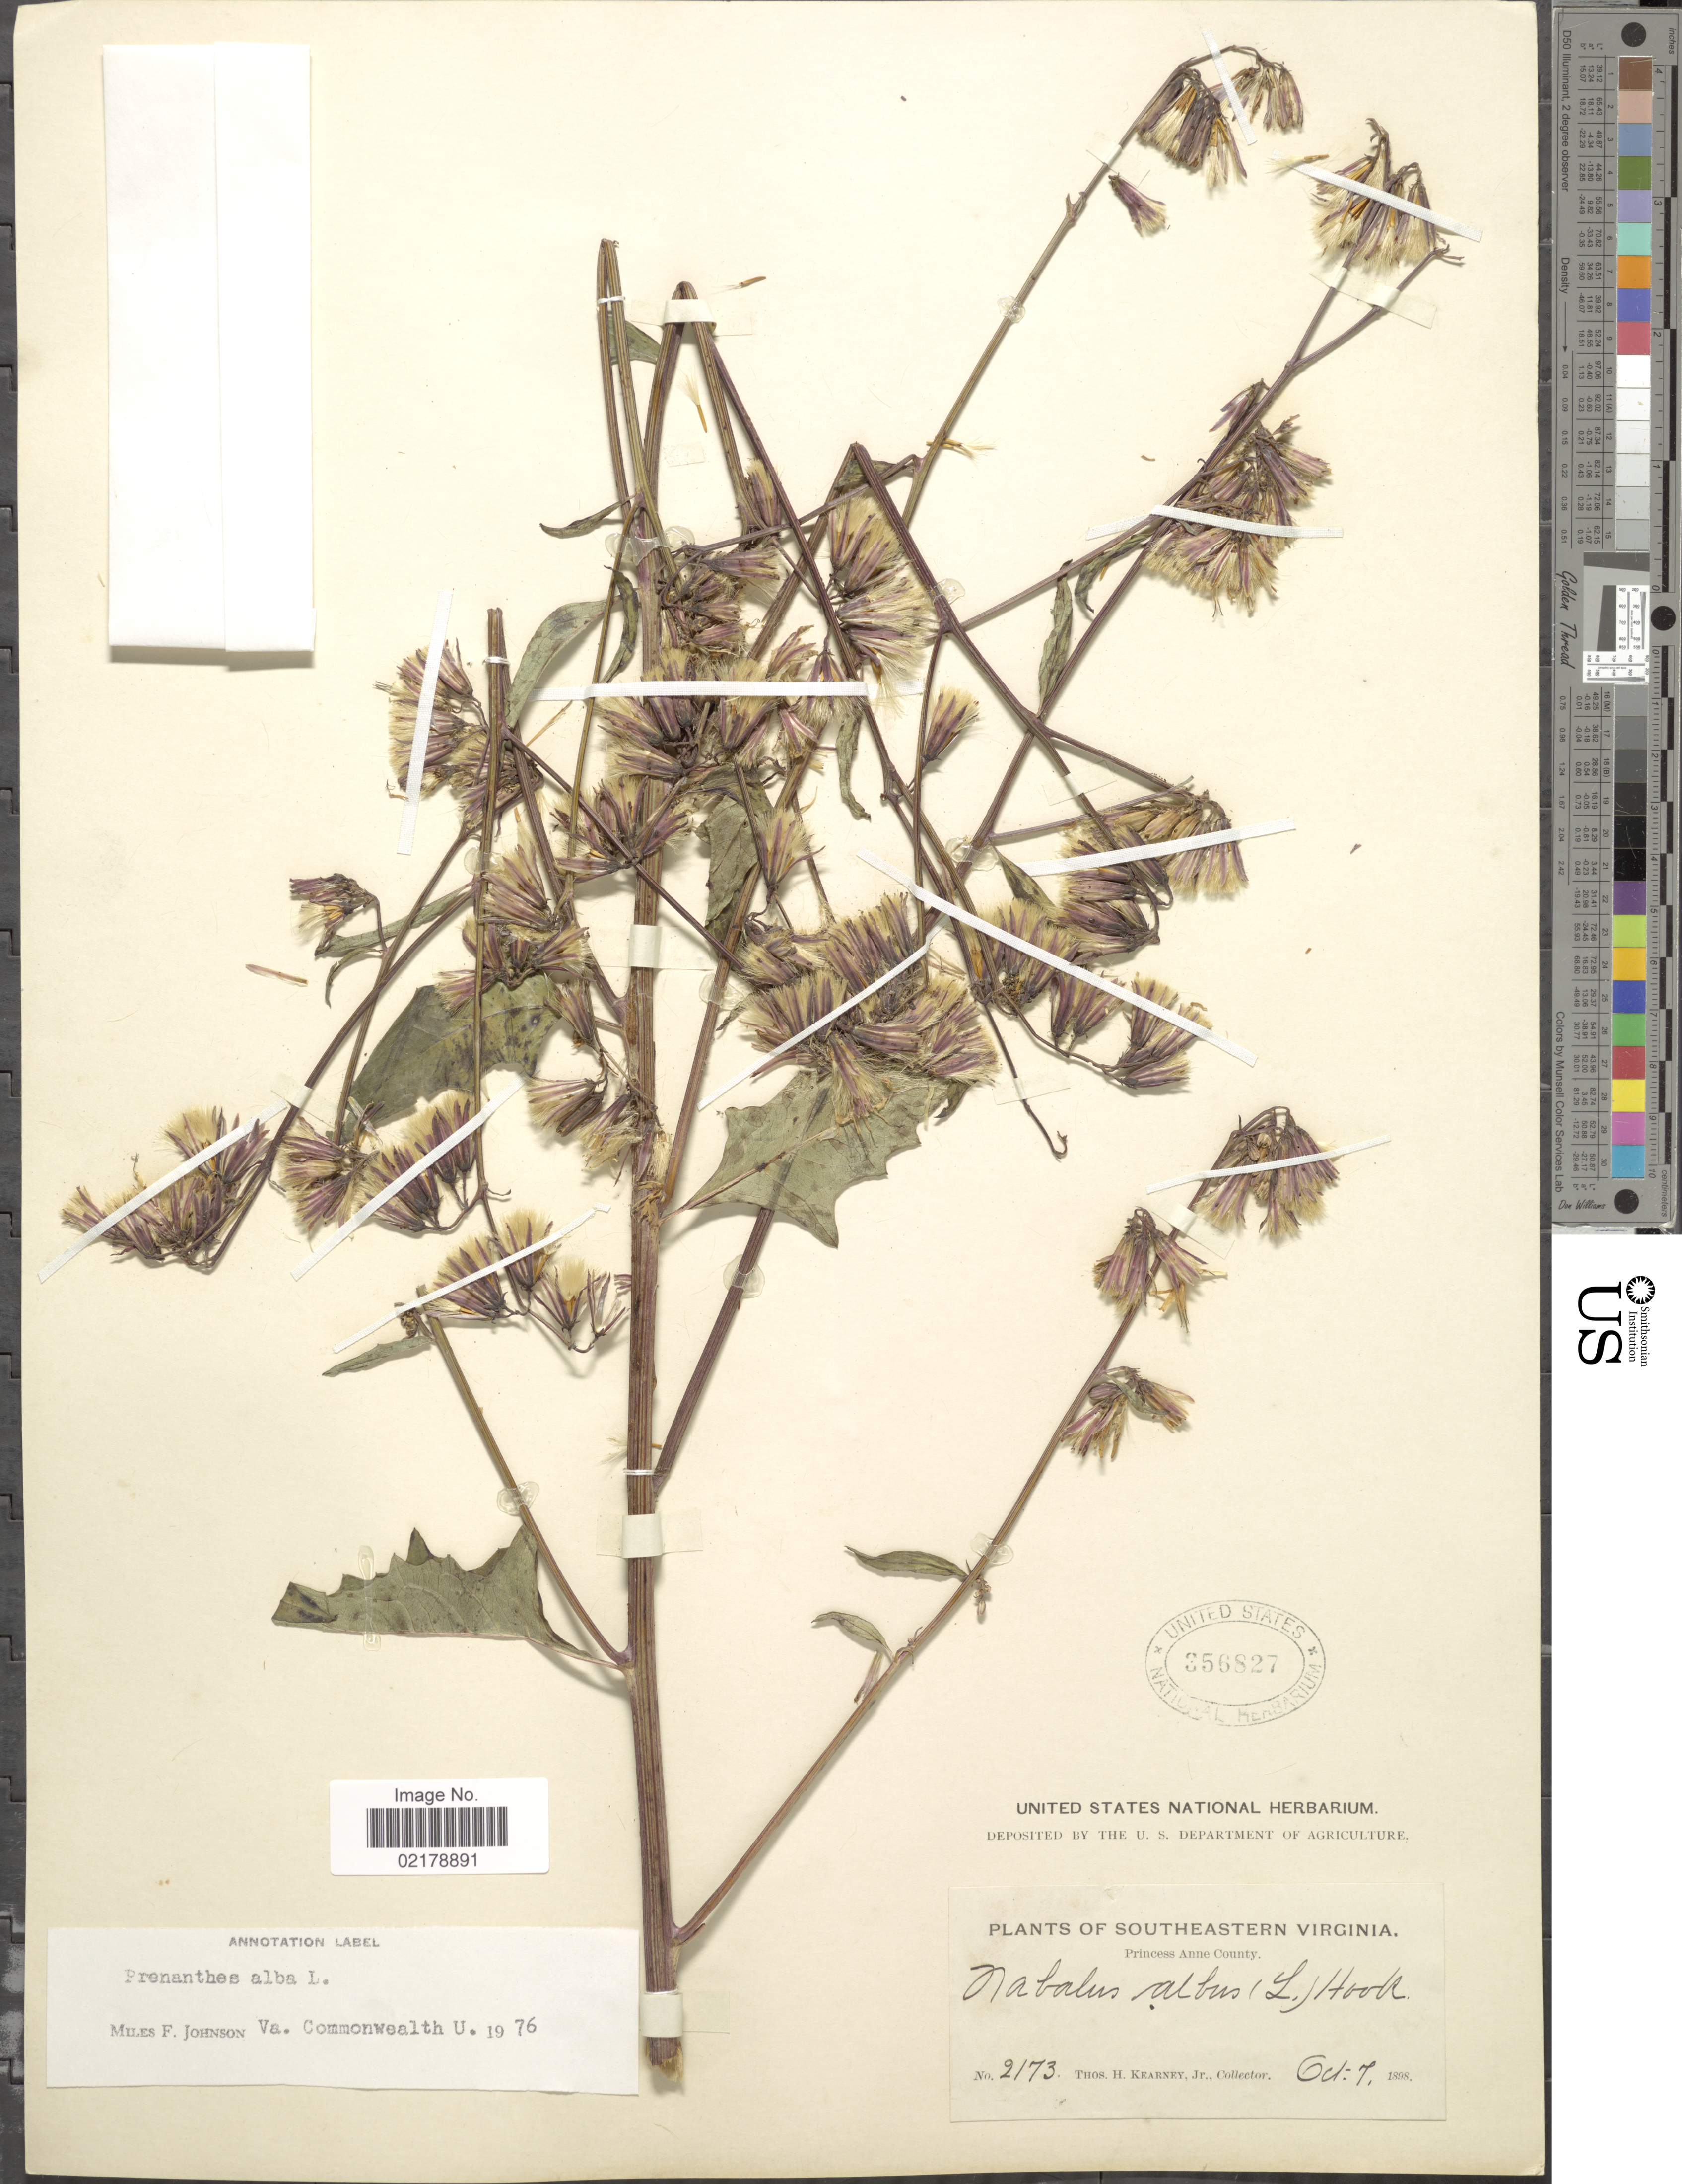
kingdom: Plantae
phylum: Tracheophyta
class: Magnoliopsida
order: Asterales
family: Asteraceae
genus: Nabalus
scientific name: Nabalus albus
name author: (L.) Hook.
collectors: T. H. Kearney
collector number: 2173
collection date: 1898-10-07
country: United States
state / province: Virginia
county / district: City of Virginia Beach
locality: Southeastern Virginia, Princess Anne (=historic county name) County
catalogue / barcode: US 356827